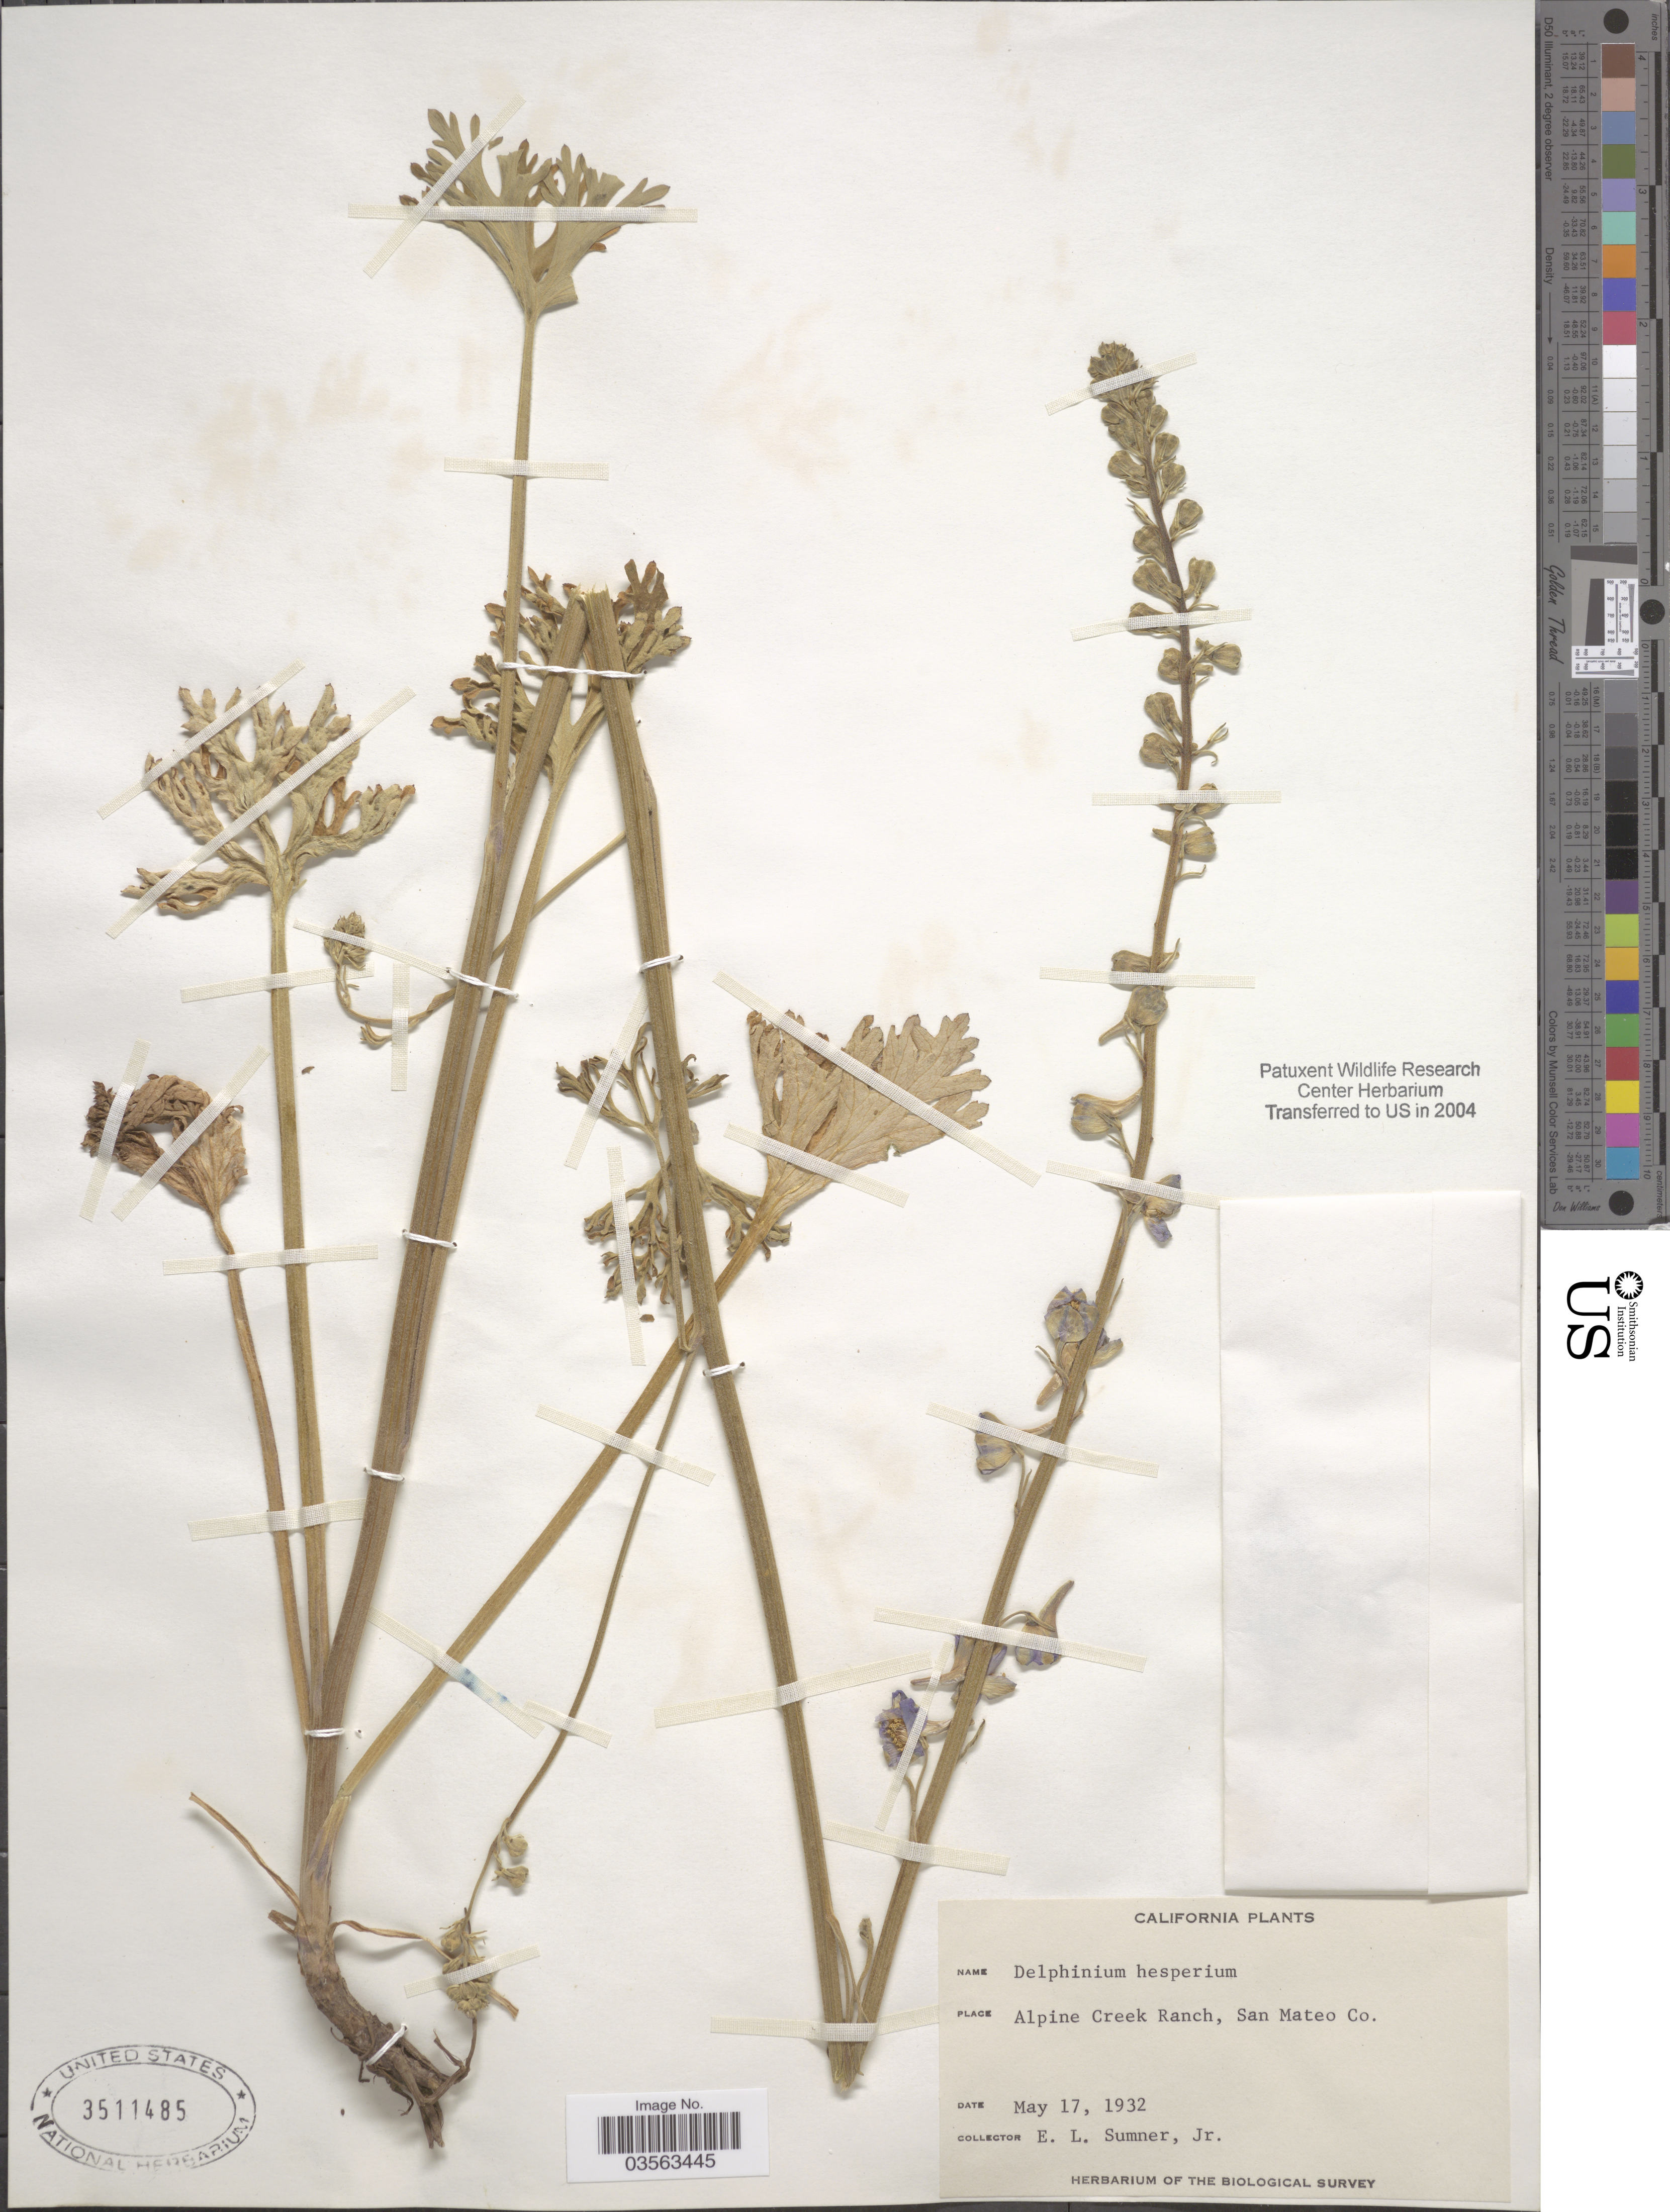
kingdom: Plantae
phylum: Tracheophyta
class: Magnoliopsida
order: Ranunculales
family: Ranunculaceae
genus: Delphinium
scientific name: Delphinium hesperium subsp. hesperium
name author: A. Gray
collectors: E. Sumner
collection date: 1932-05-17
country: United States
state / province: California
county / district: San Mateo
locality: Alpine Creek Ranch, San Mateo Co.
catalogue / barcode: US 3511485